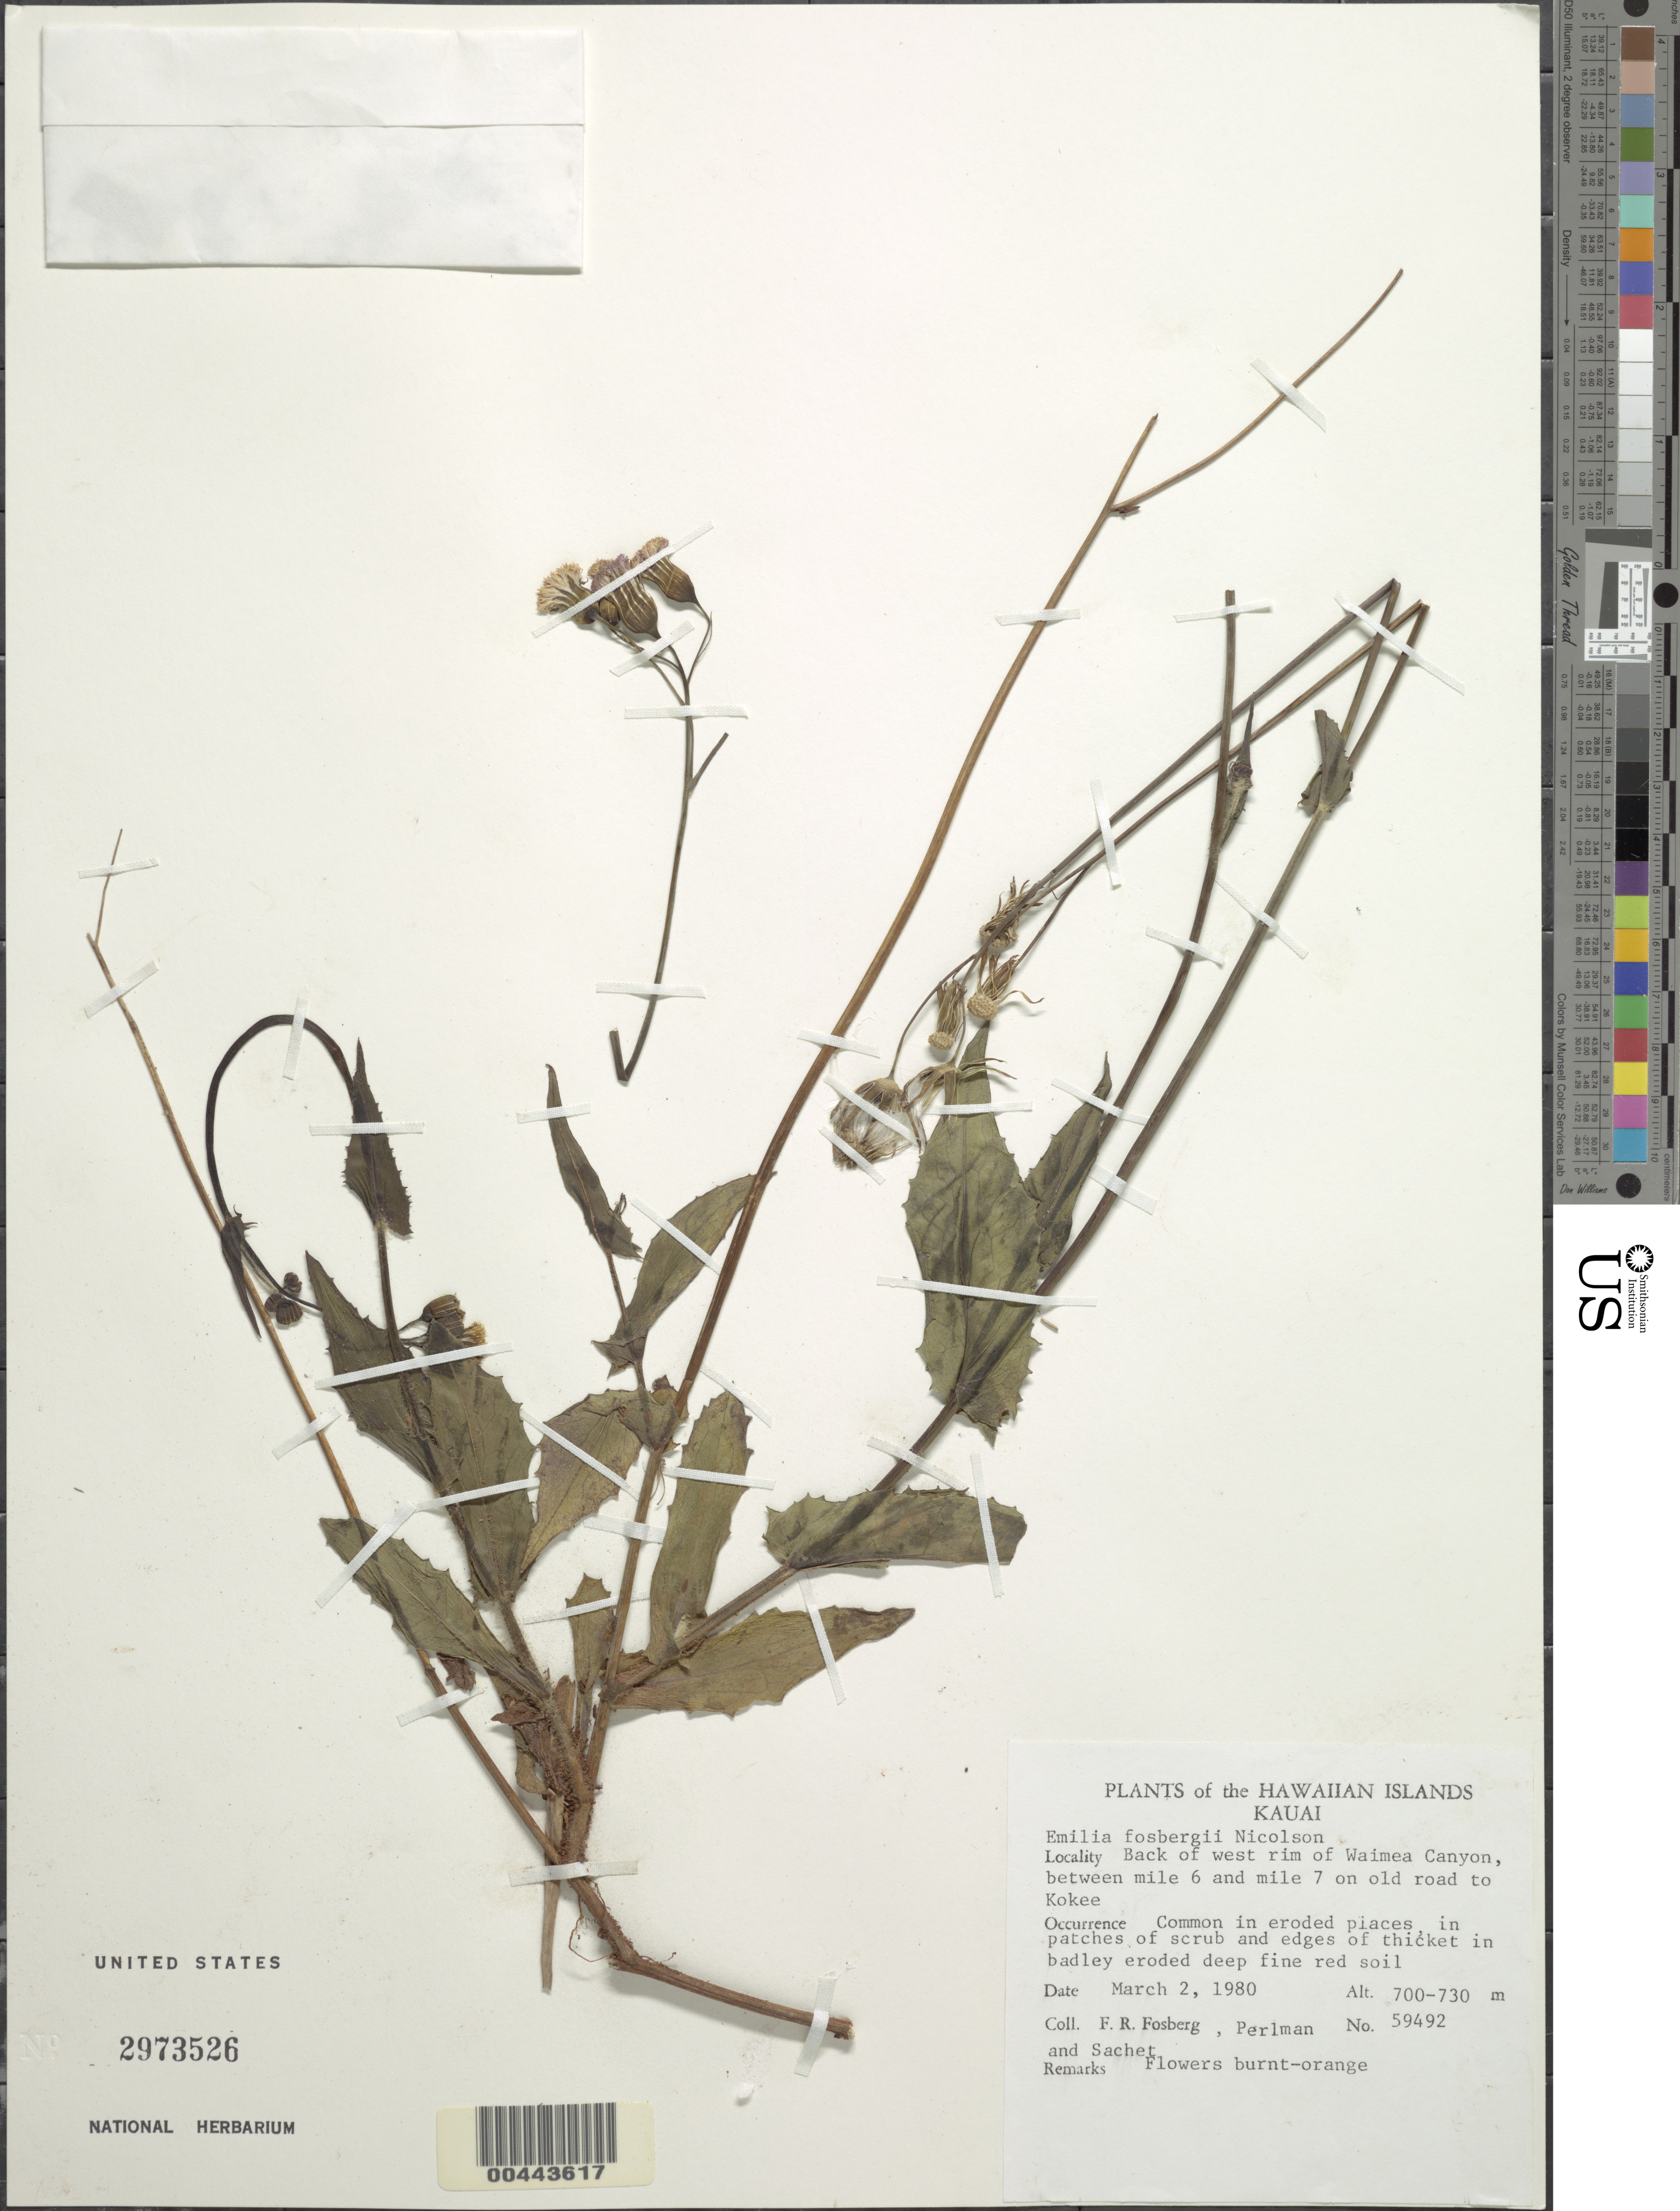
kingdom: Plantae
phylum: Tracheophyta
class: Magnoliopsida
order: Asterales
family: Asteraceae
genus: Emilia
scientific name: Emilia fosbergii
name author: Nicolson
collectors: F. R. Fosberg, S. P. Perlman & M.-H. Sachet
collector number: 59492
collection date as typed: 2 Mar 1980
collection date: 1980-03-02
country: United States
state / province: Hawaii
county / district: Kauai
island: Kaua'i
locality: Back of W rim of Waimea Canyon, between mile 6 and mile 7 on old road to Kokee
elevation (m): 700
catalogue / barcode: US 2973526